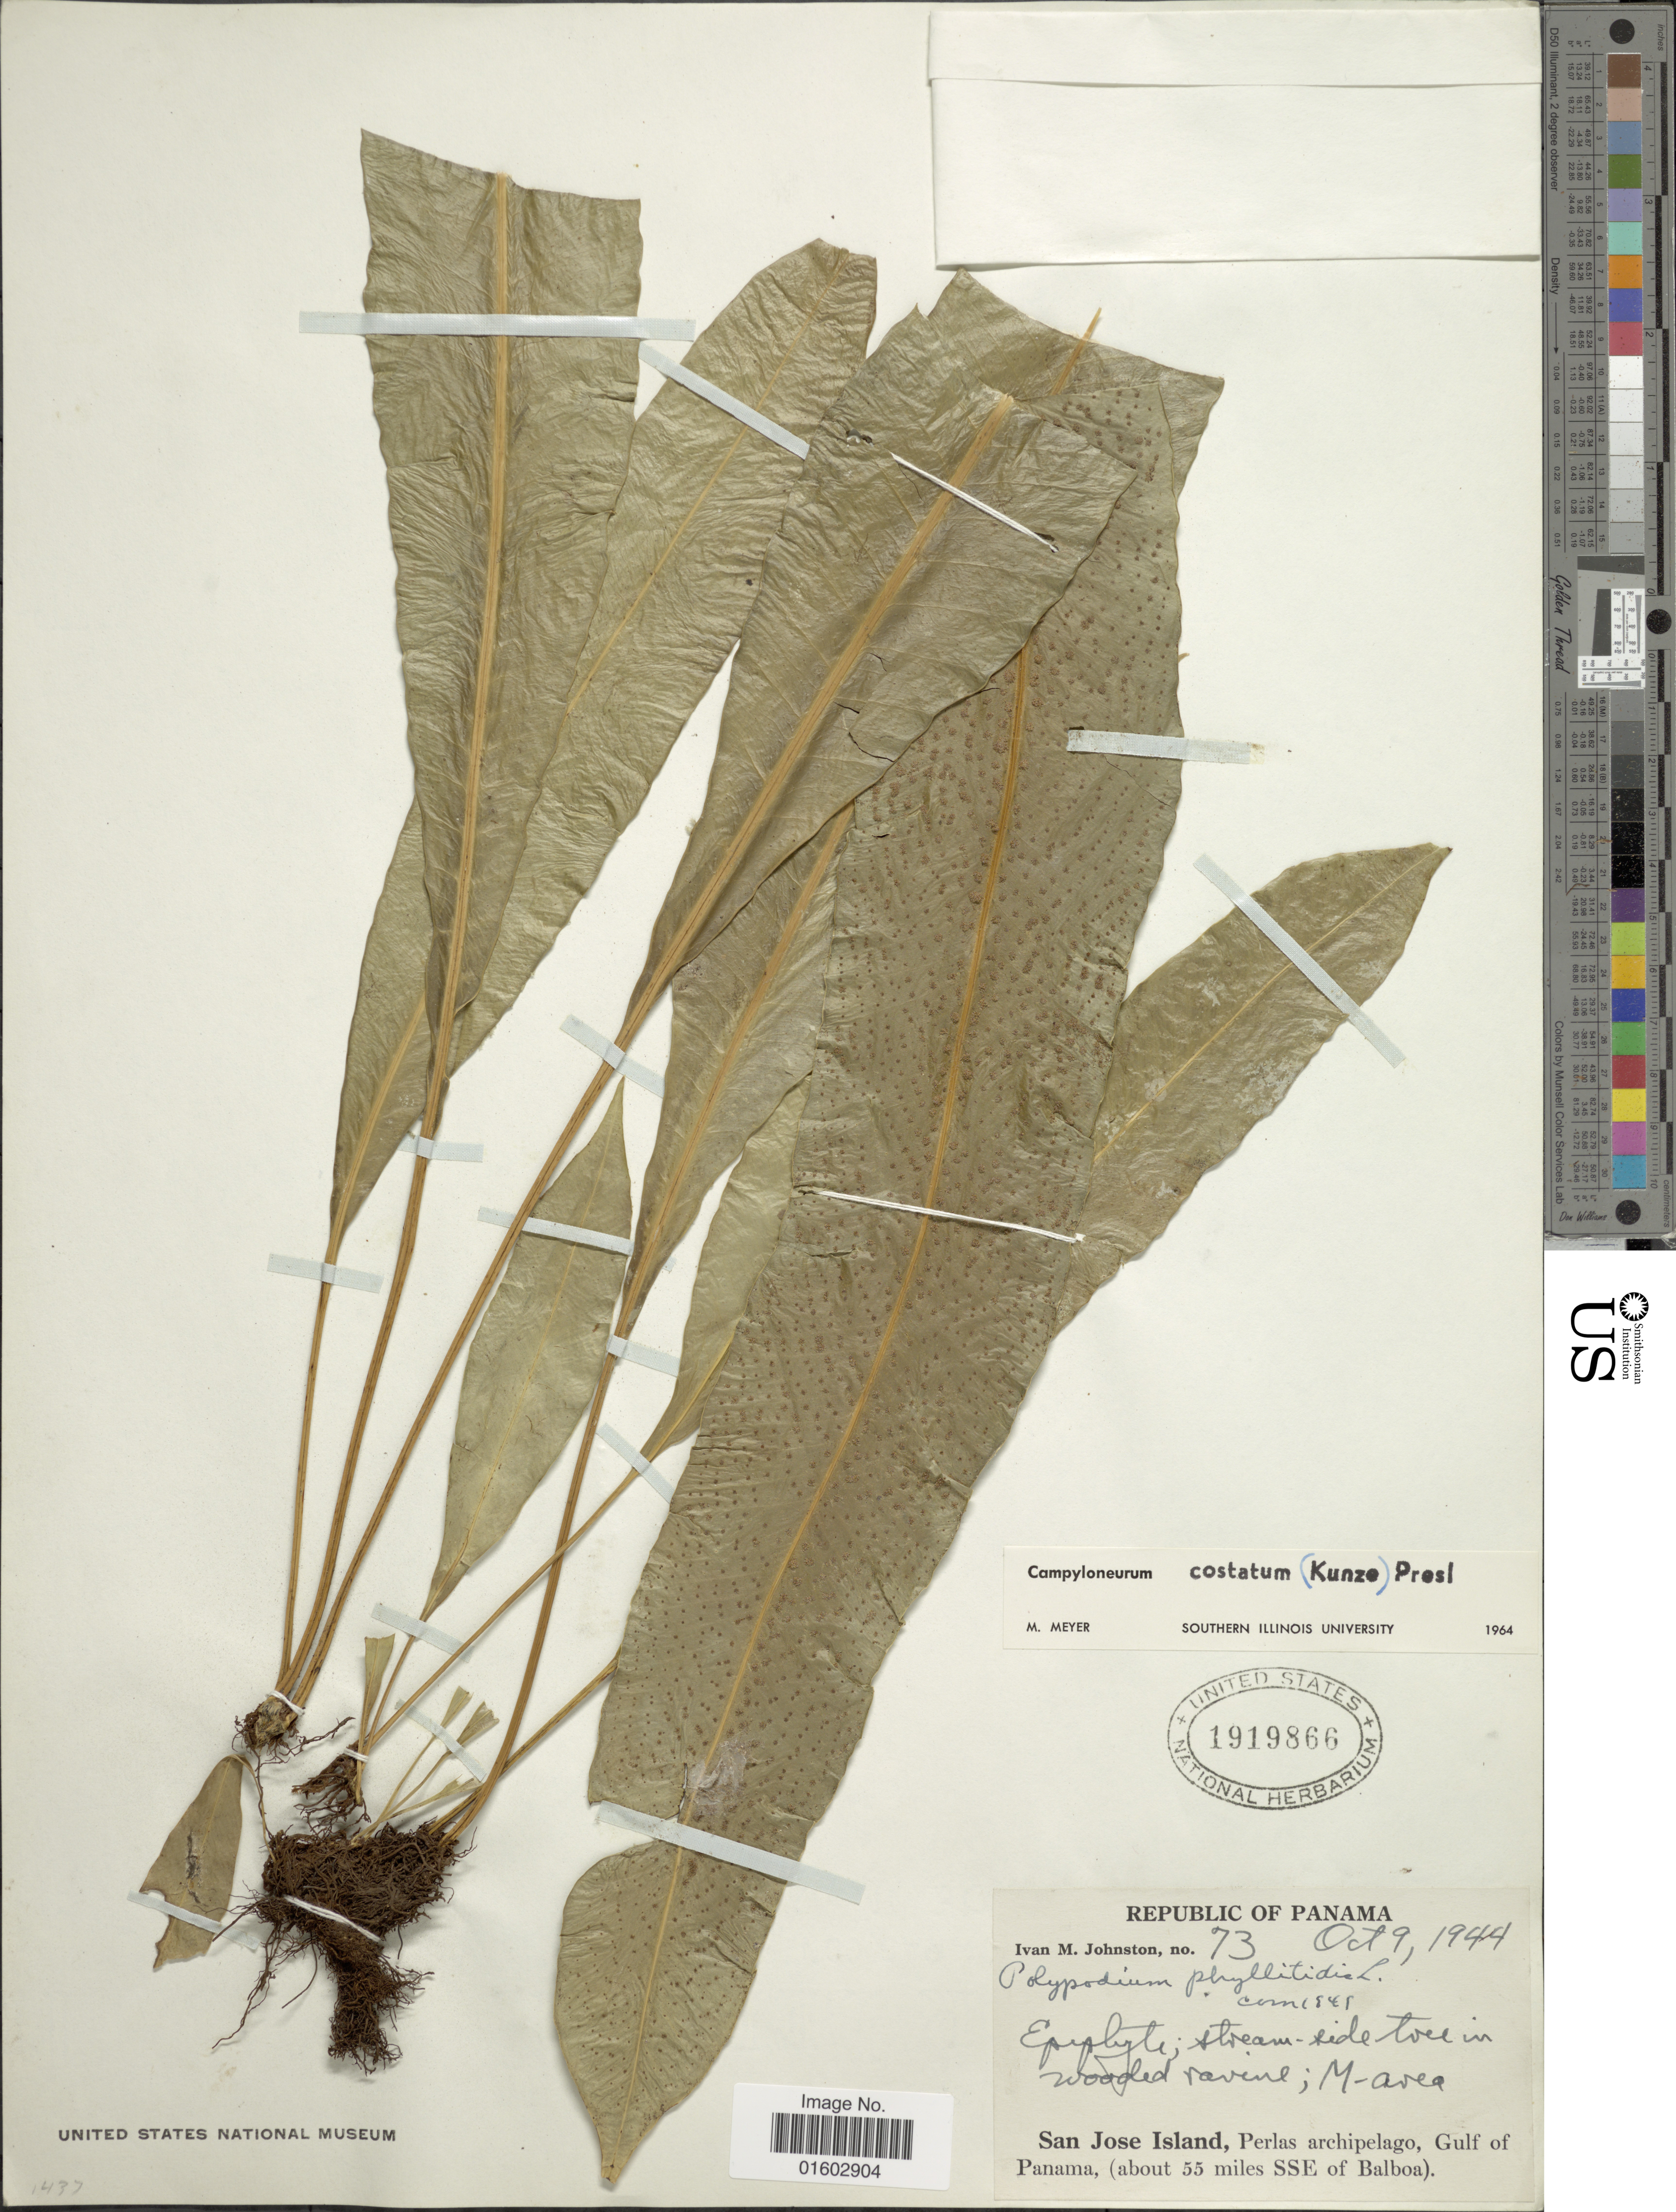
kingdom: Plantae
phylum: Tracheophyta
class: Polypodiopsida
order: Polypodiales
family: Polypodiaceae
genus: Campyloneurum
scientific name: Campyloneurum costatum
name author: (Kunze) C. Presl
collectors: I.M. Johnston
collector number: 73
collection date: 1944-10-09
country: Panama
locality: San Jose Island, Perlas arechipelago, Gulf of Panama, (about 55 miles SSE lof Balboa) M-area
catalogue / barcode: US 1919866